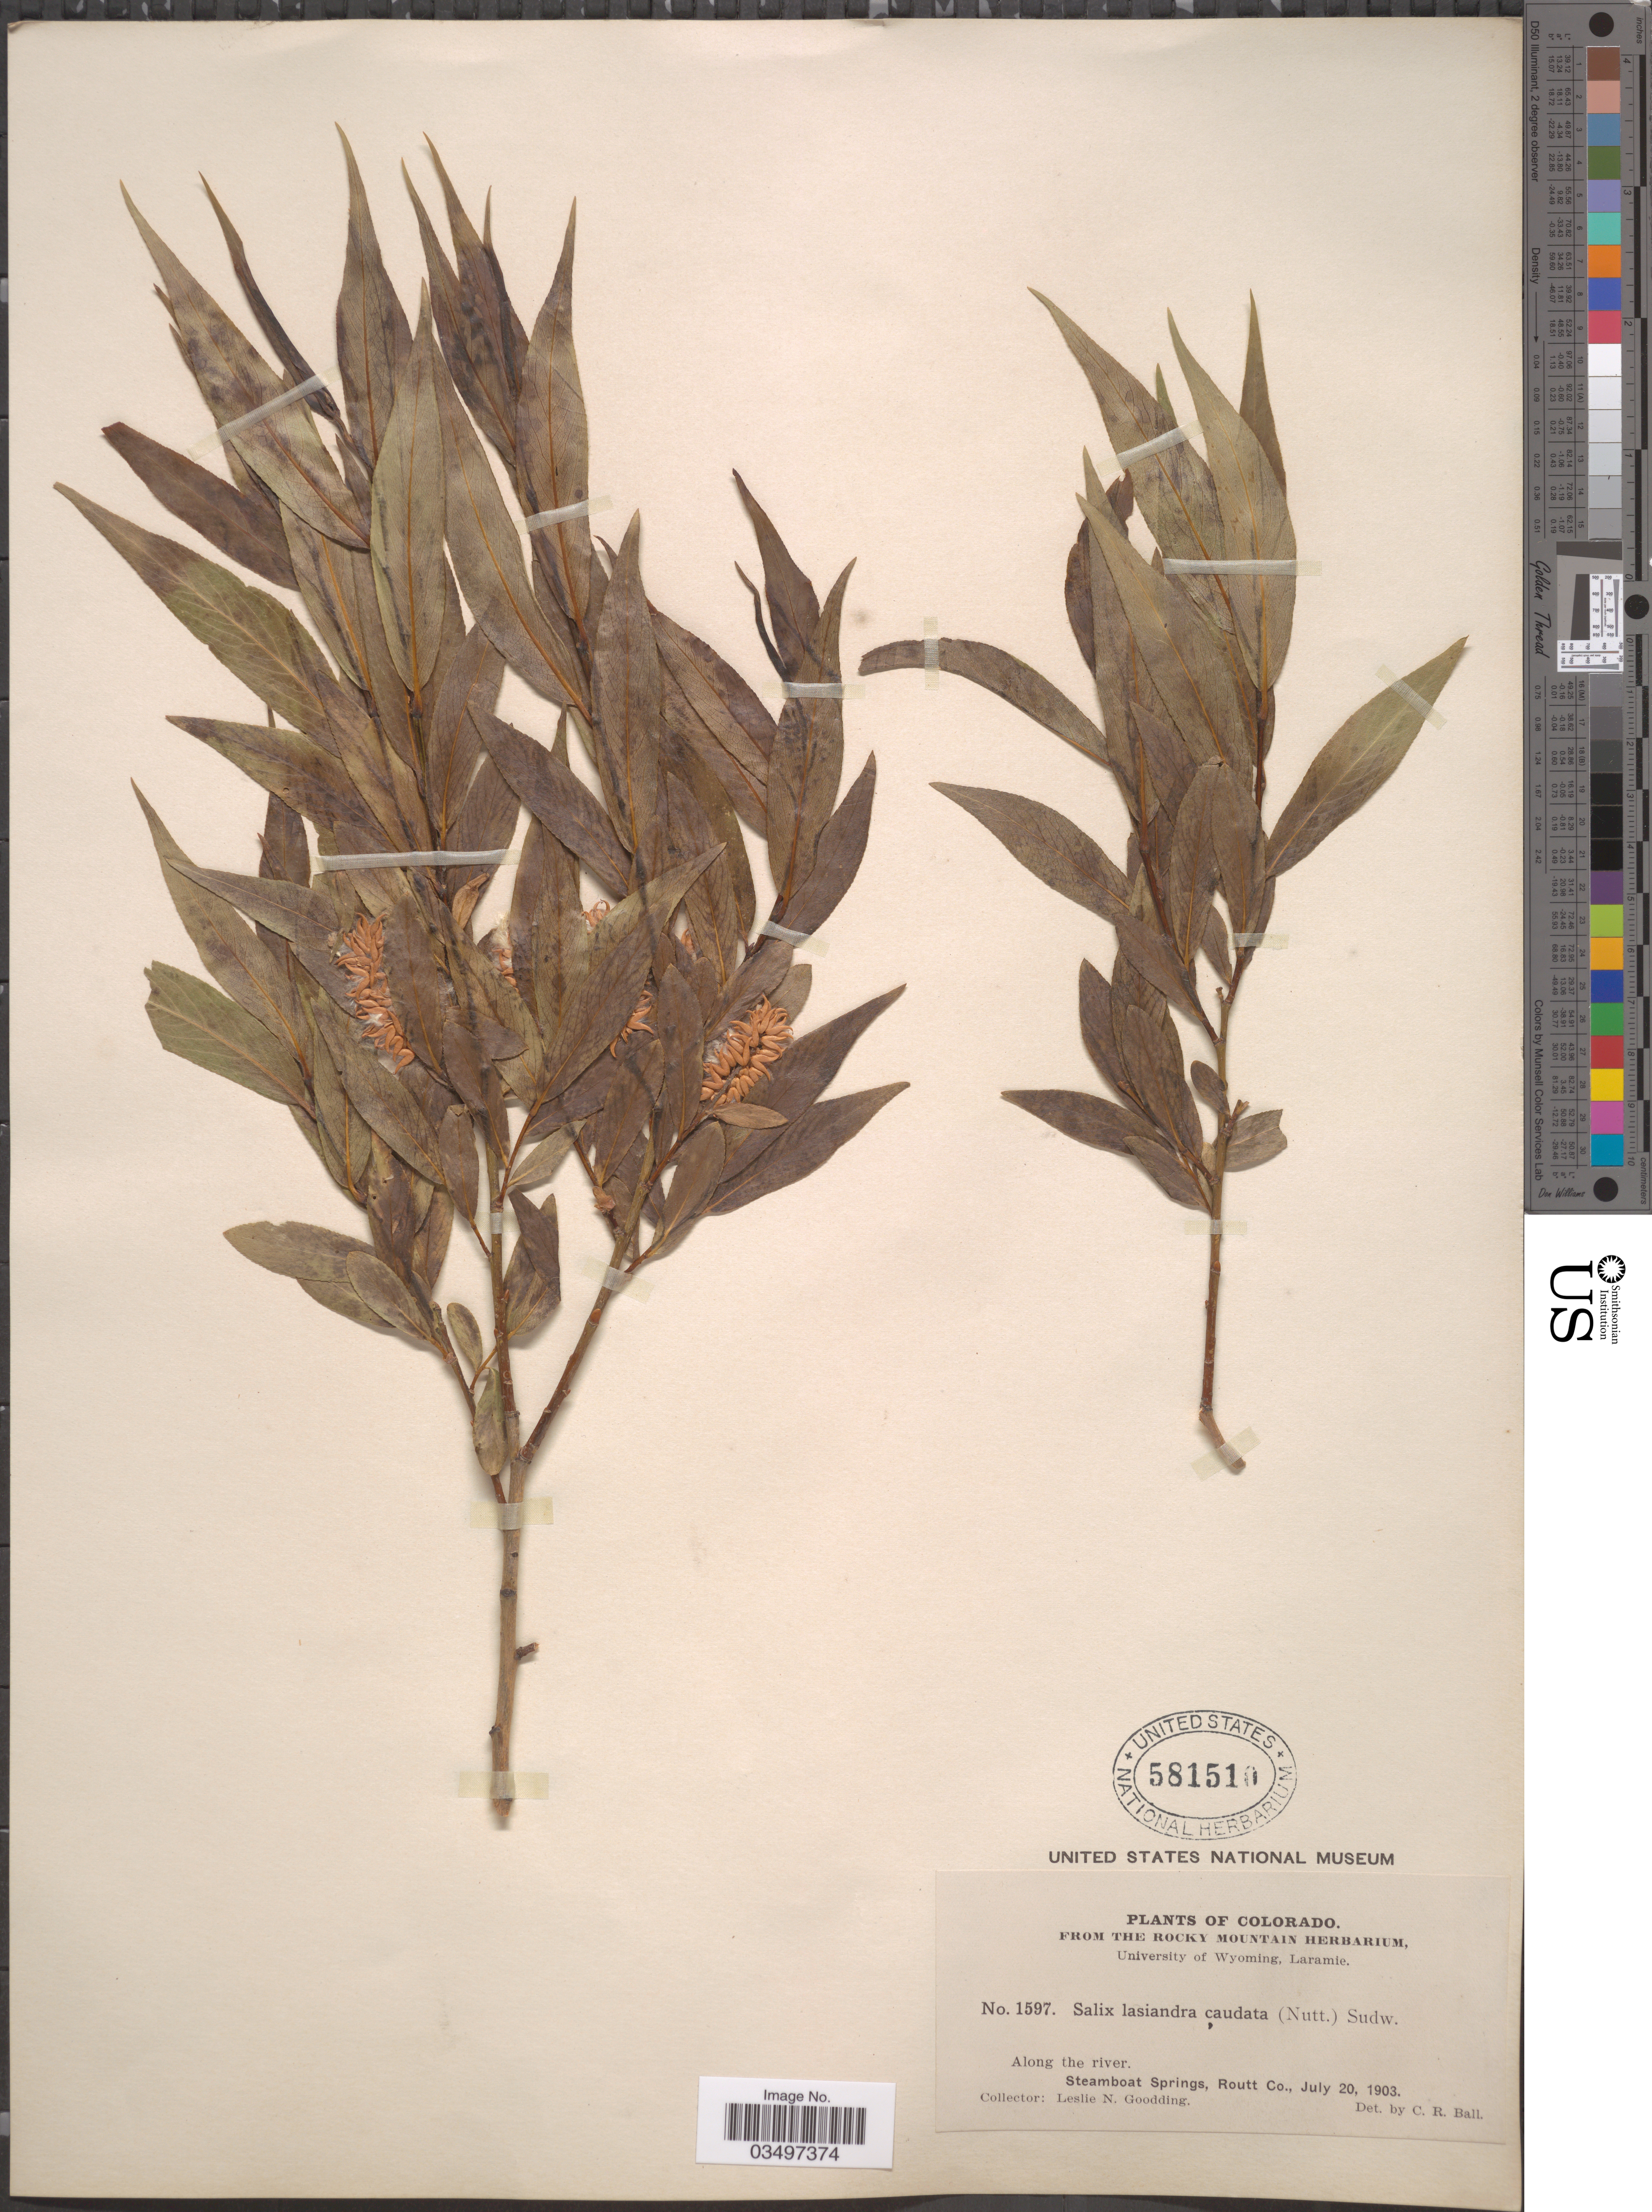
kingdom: Plantae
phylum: Tracheophyta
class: Magnoliopsida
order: Malpighiales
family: Salicaceae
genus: Salix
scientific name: Salix fendleriana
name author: Andersson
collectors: L. N. Goodding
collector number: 1597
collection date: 1903-07-20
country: United States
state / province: Colorado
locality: Steamboat Springs, Routt Co.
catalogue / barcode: US 581510